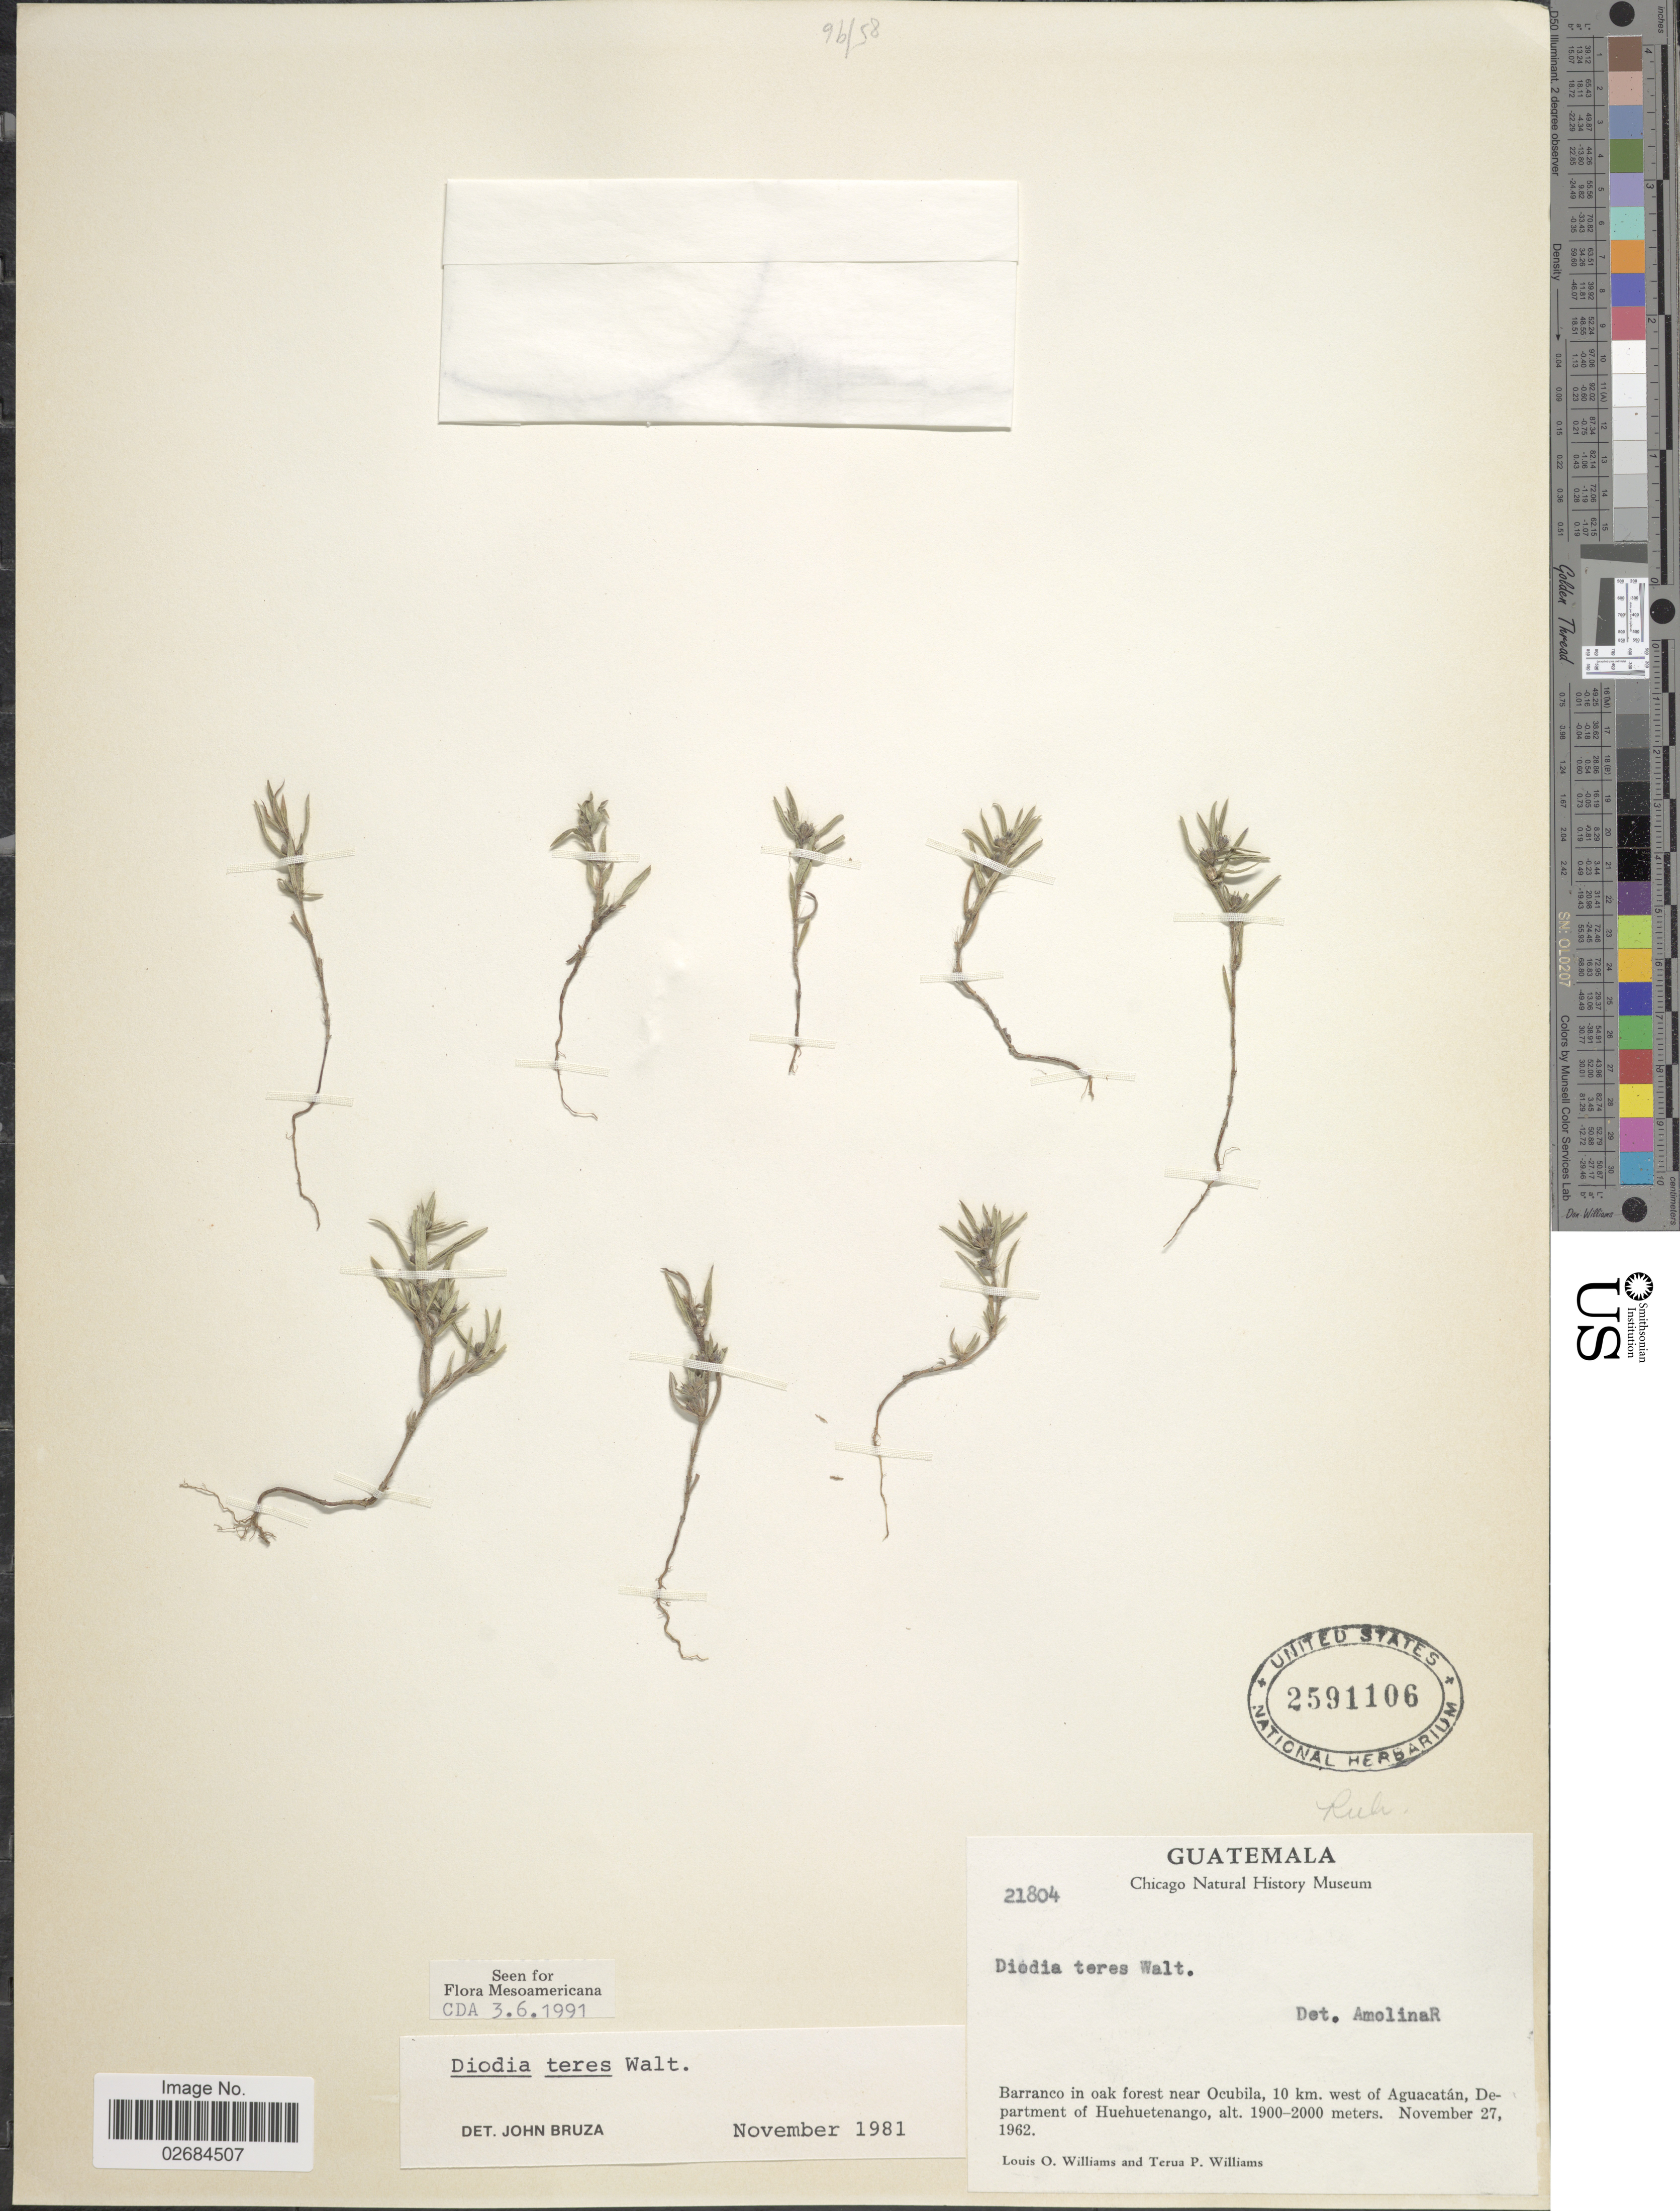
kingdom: Plantae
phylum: Tracheophyta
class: Magnoliopsida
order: Gentianales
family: Rubiaceae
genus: Diodia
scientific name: Diodia teres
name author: Walter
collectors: L. O. Williams & T. P. Williams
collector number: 21804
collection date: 1962-11-27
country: Guatemala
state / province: Huehuetenango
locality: Near Ocubila, 10 km. west of Aguacatán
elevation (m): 1900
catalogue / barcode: US 2591106